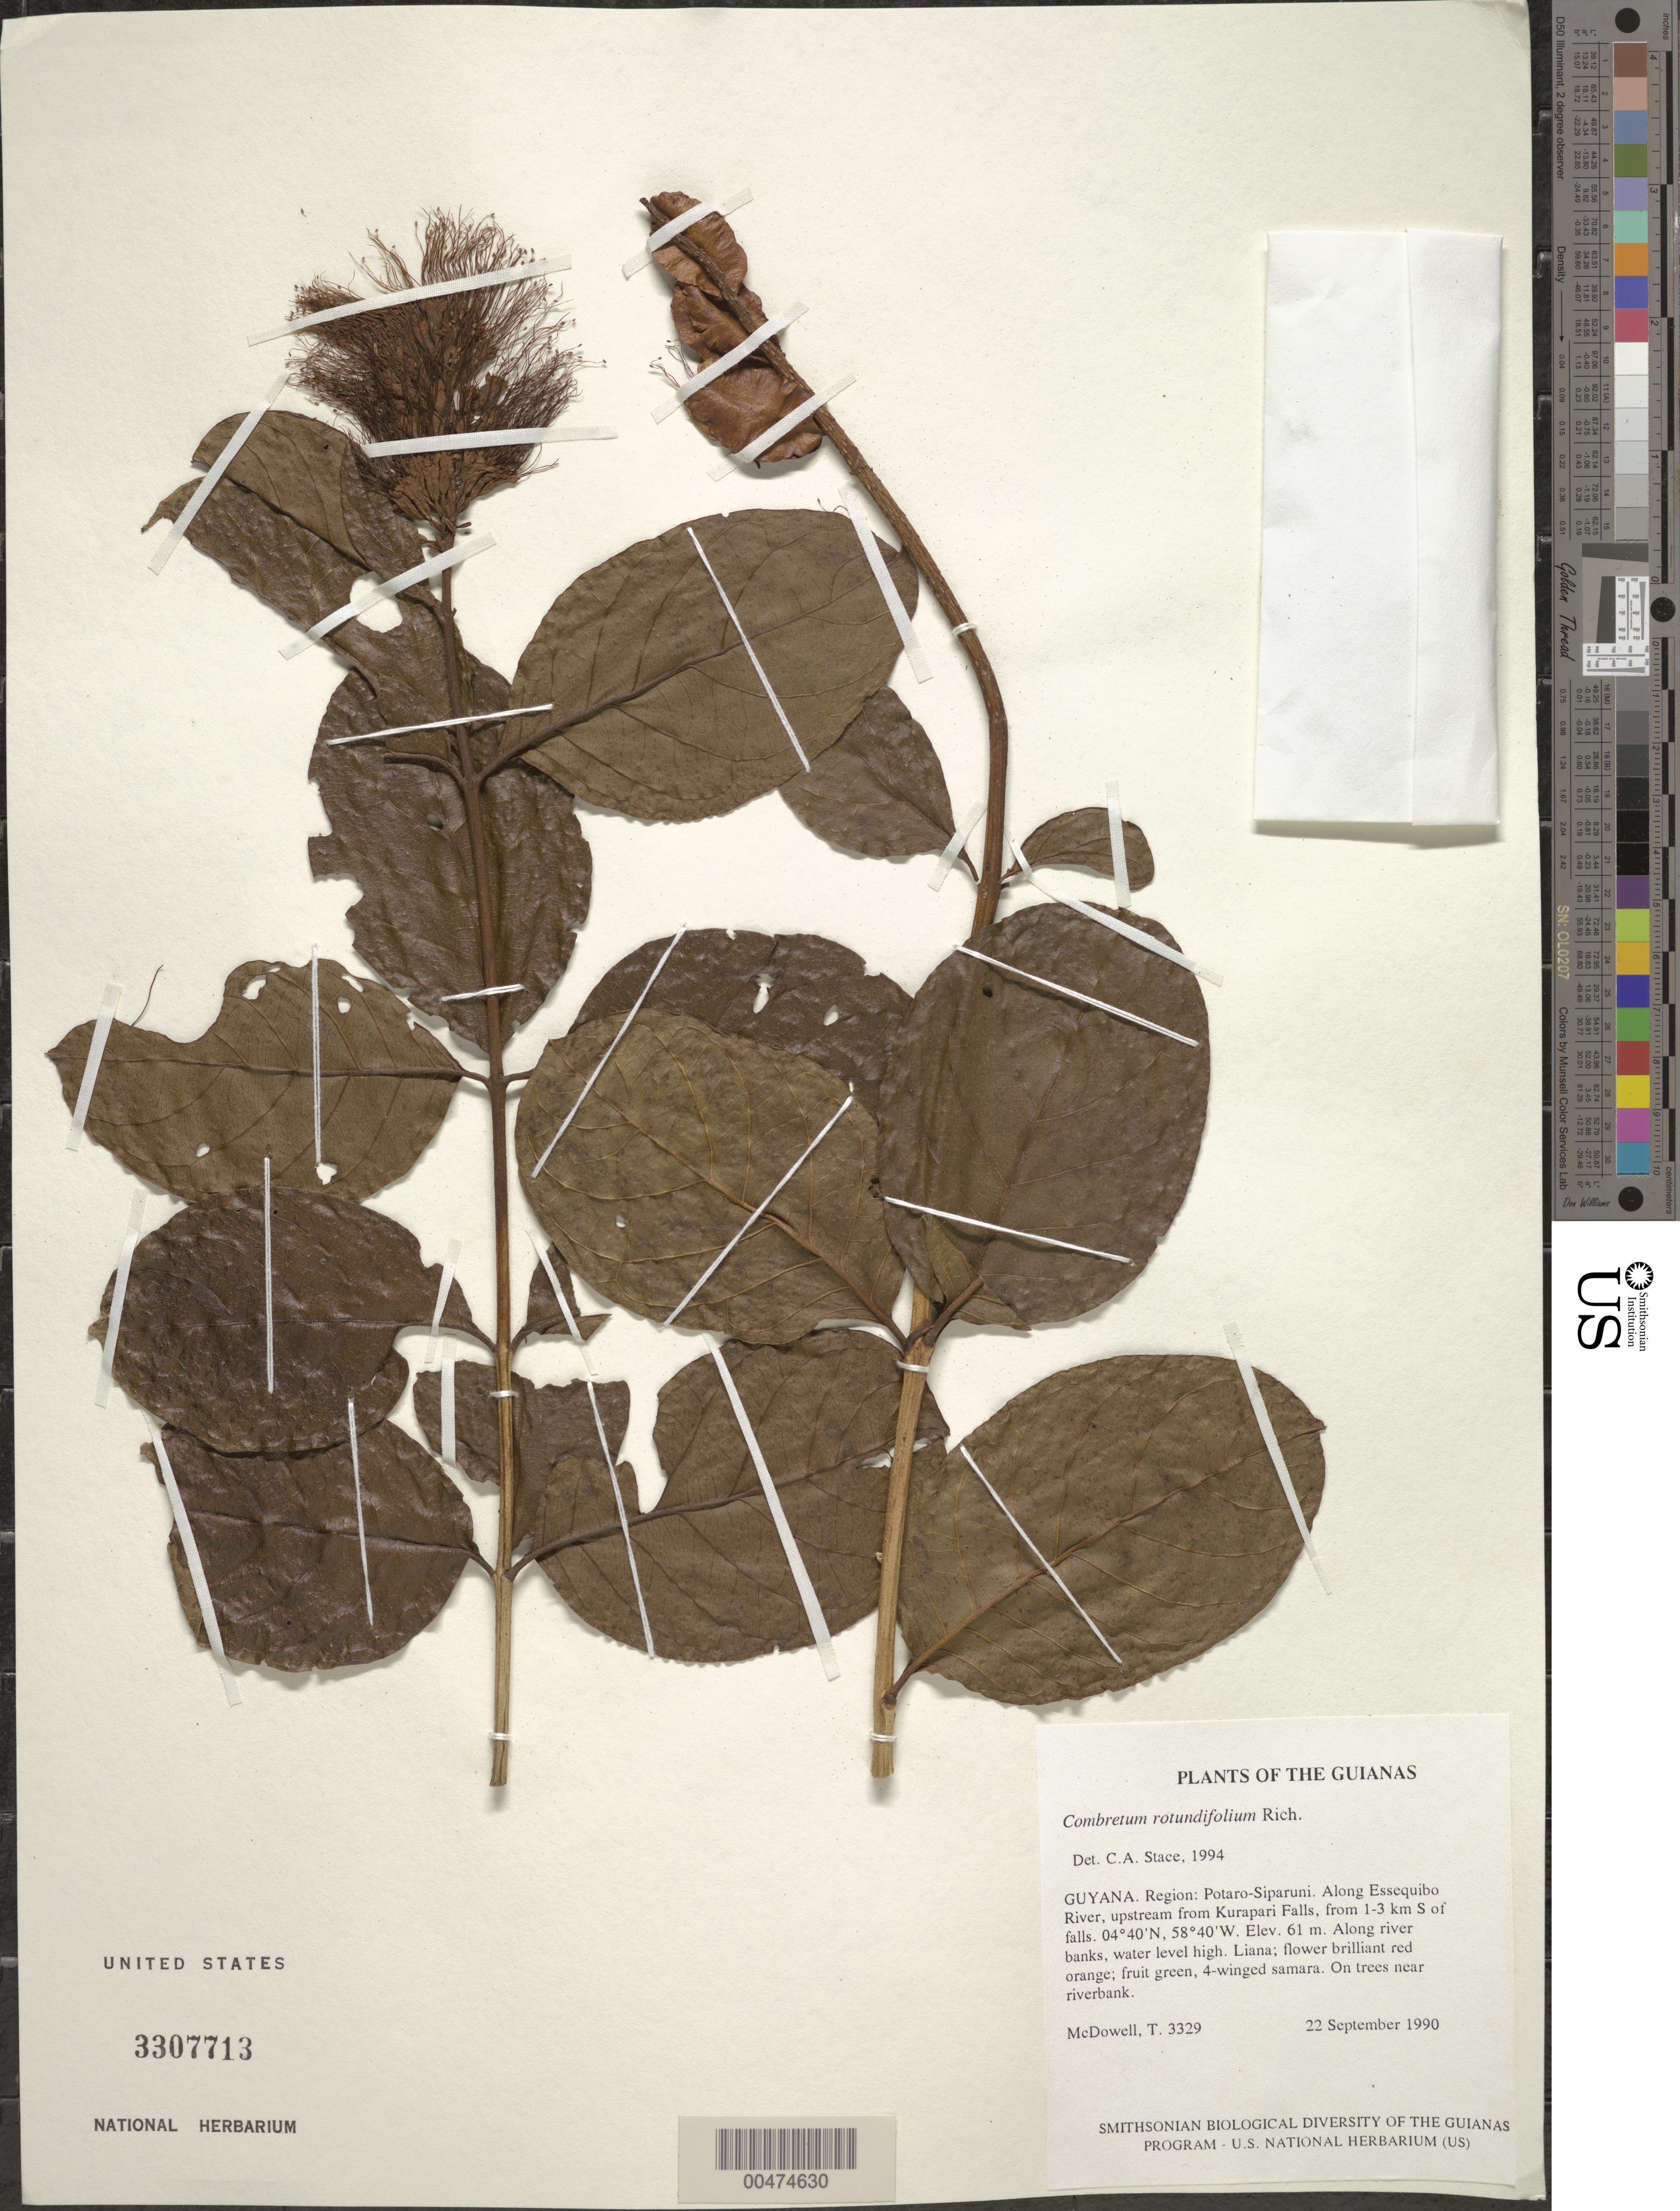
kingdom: Plantae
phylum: Tracheophyta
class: Magnoliopsida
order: Myrtales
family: Combretaceae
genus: Combretum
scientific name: Combretum rotundifolium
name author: Rich.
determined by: Stace, C. A.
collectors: T. McDowell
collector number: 3329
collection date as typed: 22 September 1990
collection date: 1990-09-22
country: Guyana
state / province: Potaro-Siparuni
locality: Along Essequibo River, upstream from Kurupukari Falls, from 1-3 km S of falls. Iwokrama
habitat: Along river banks, water level high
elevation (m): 61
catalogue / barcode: US 3307713